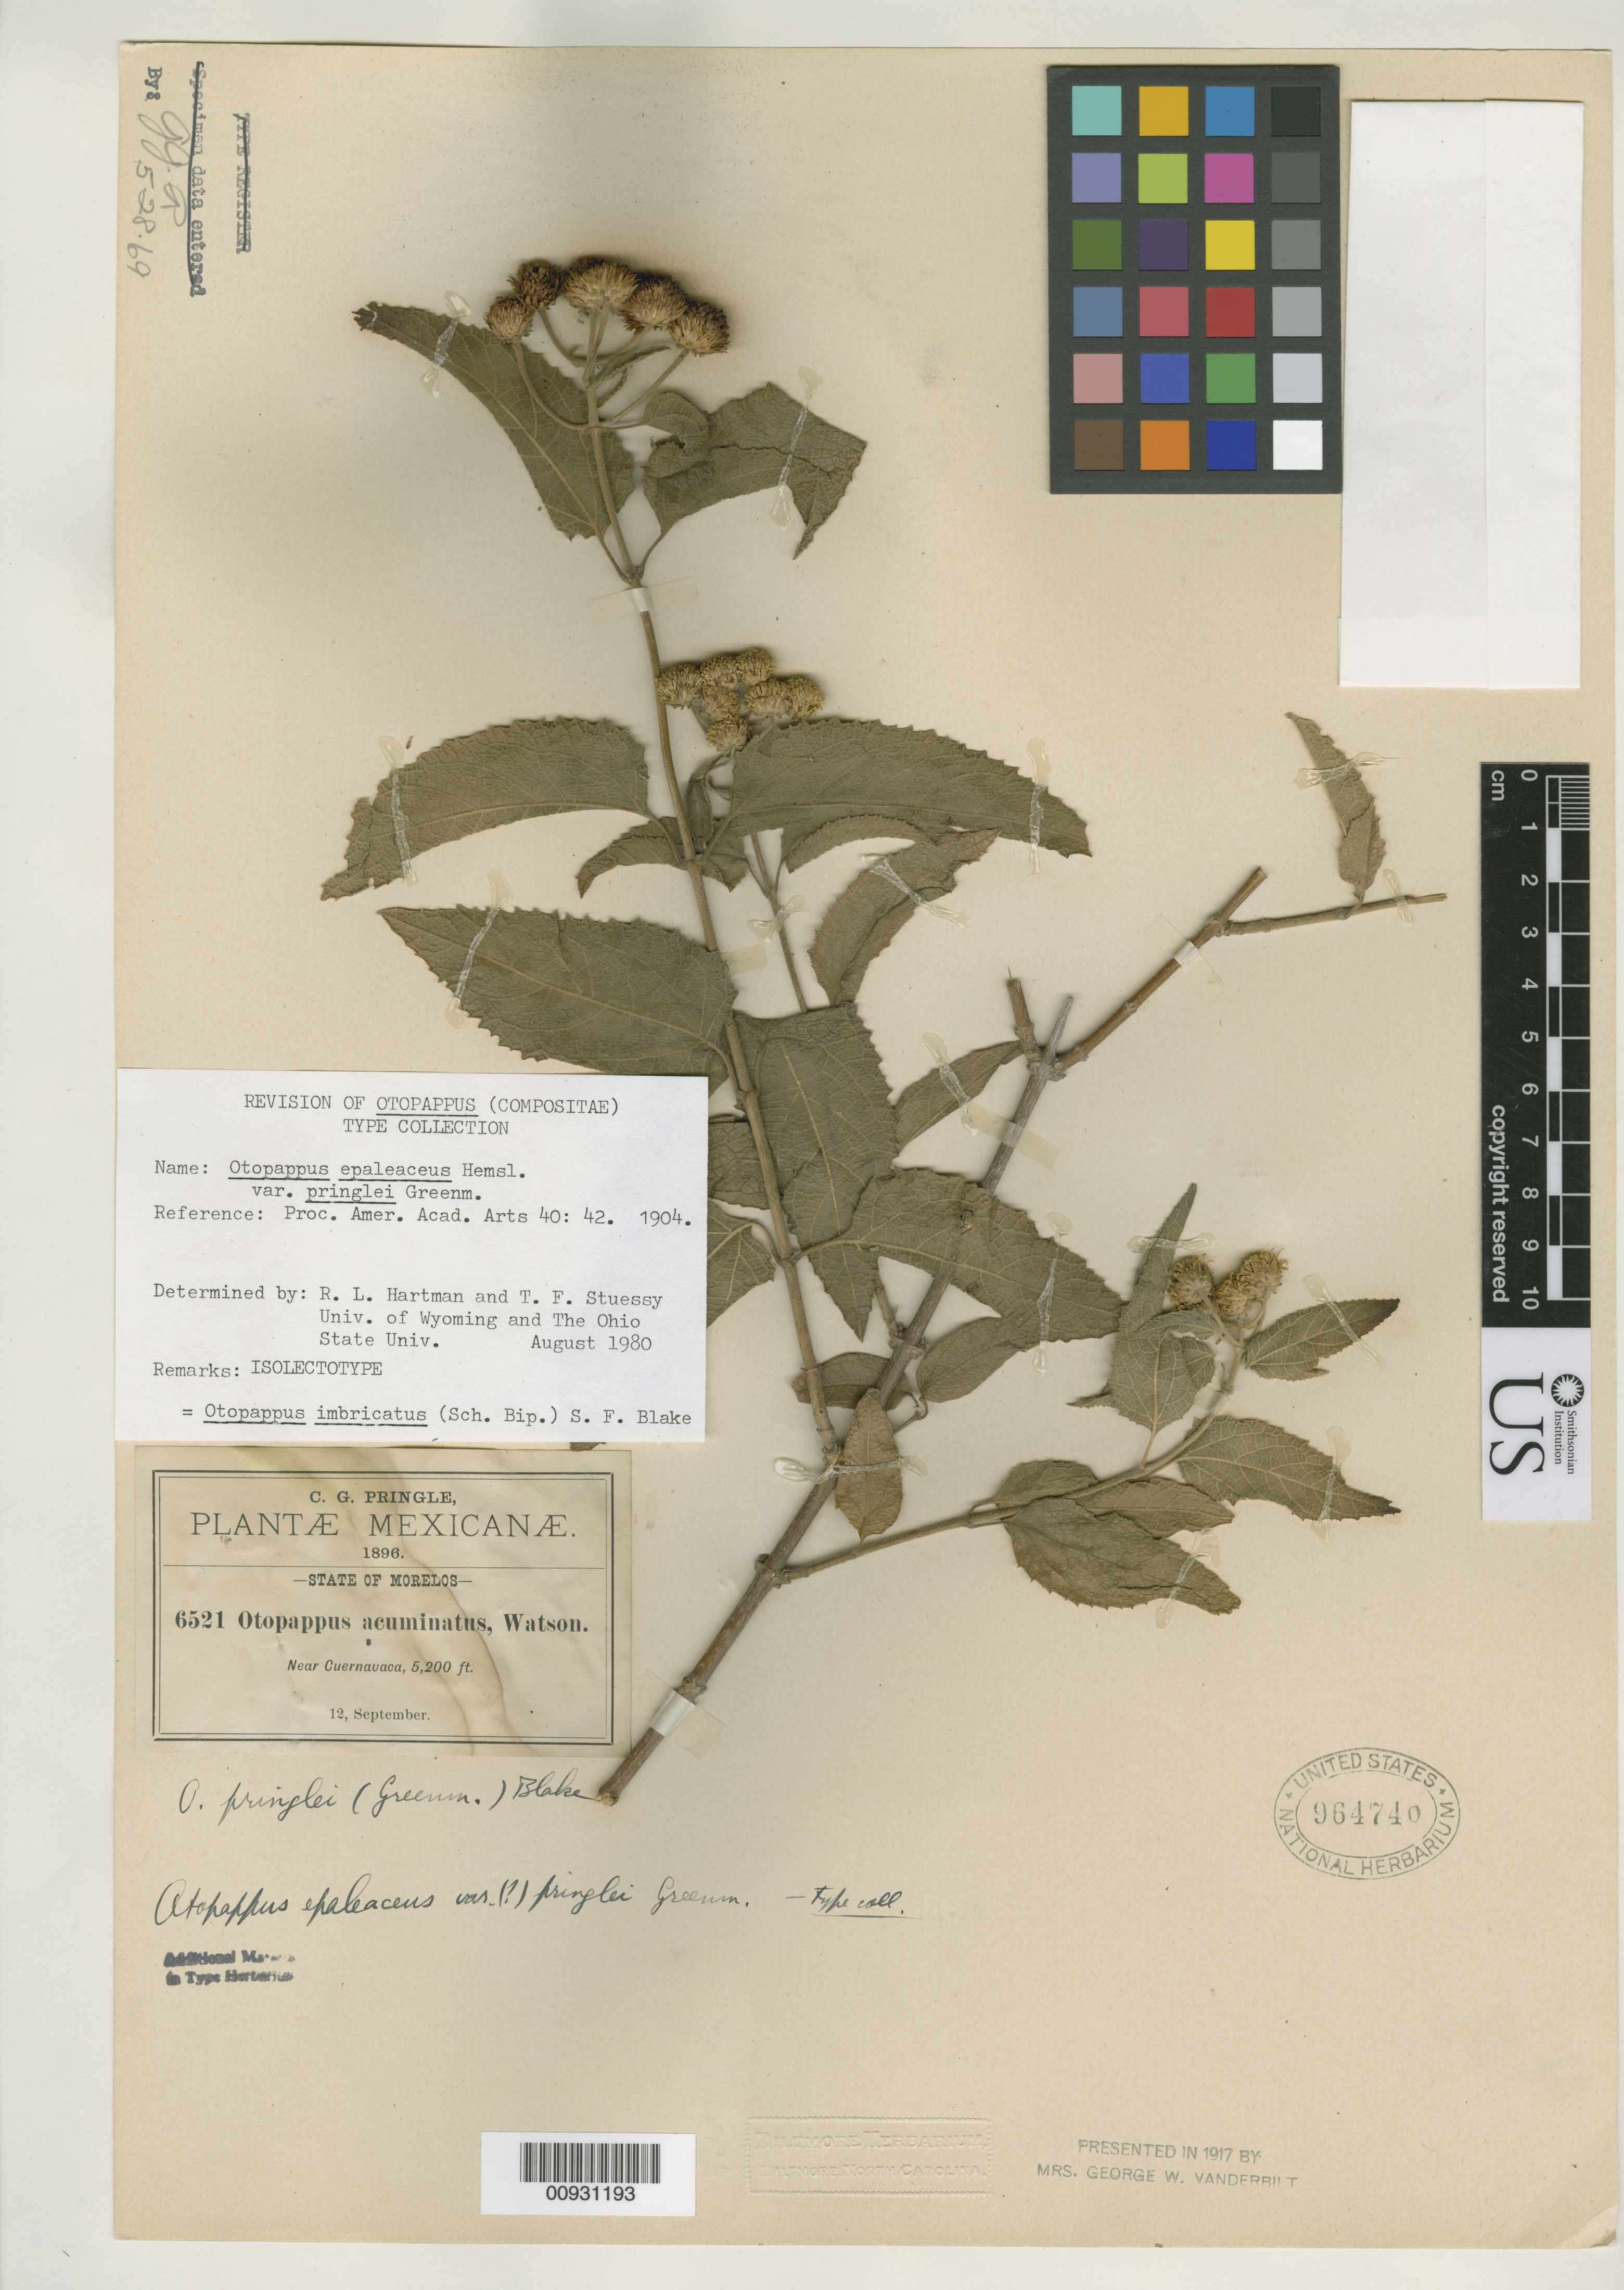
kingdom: Plantae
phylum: Tracheophyta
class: Magnoliopsida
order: Asterales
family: Asteraceae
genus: Otopappus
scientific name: Otopappus epaleaceus var. pringlei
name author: Greenm.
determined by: Hartman, R. L.; Steussy, T. F.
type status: Isolectotype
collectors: C. G. Pringle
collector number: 6521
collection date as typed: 12 Sep 1896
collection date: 1896-09-12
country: Mexico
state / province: Morelos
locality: Near Cuernavaca.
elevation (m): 1585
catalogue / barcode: US 964748